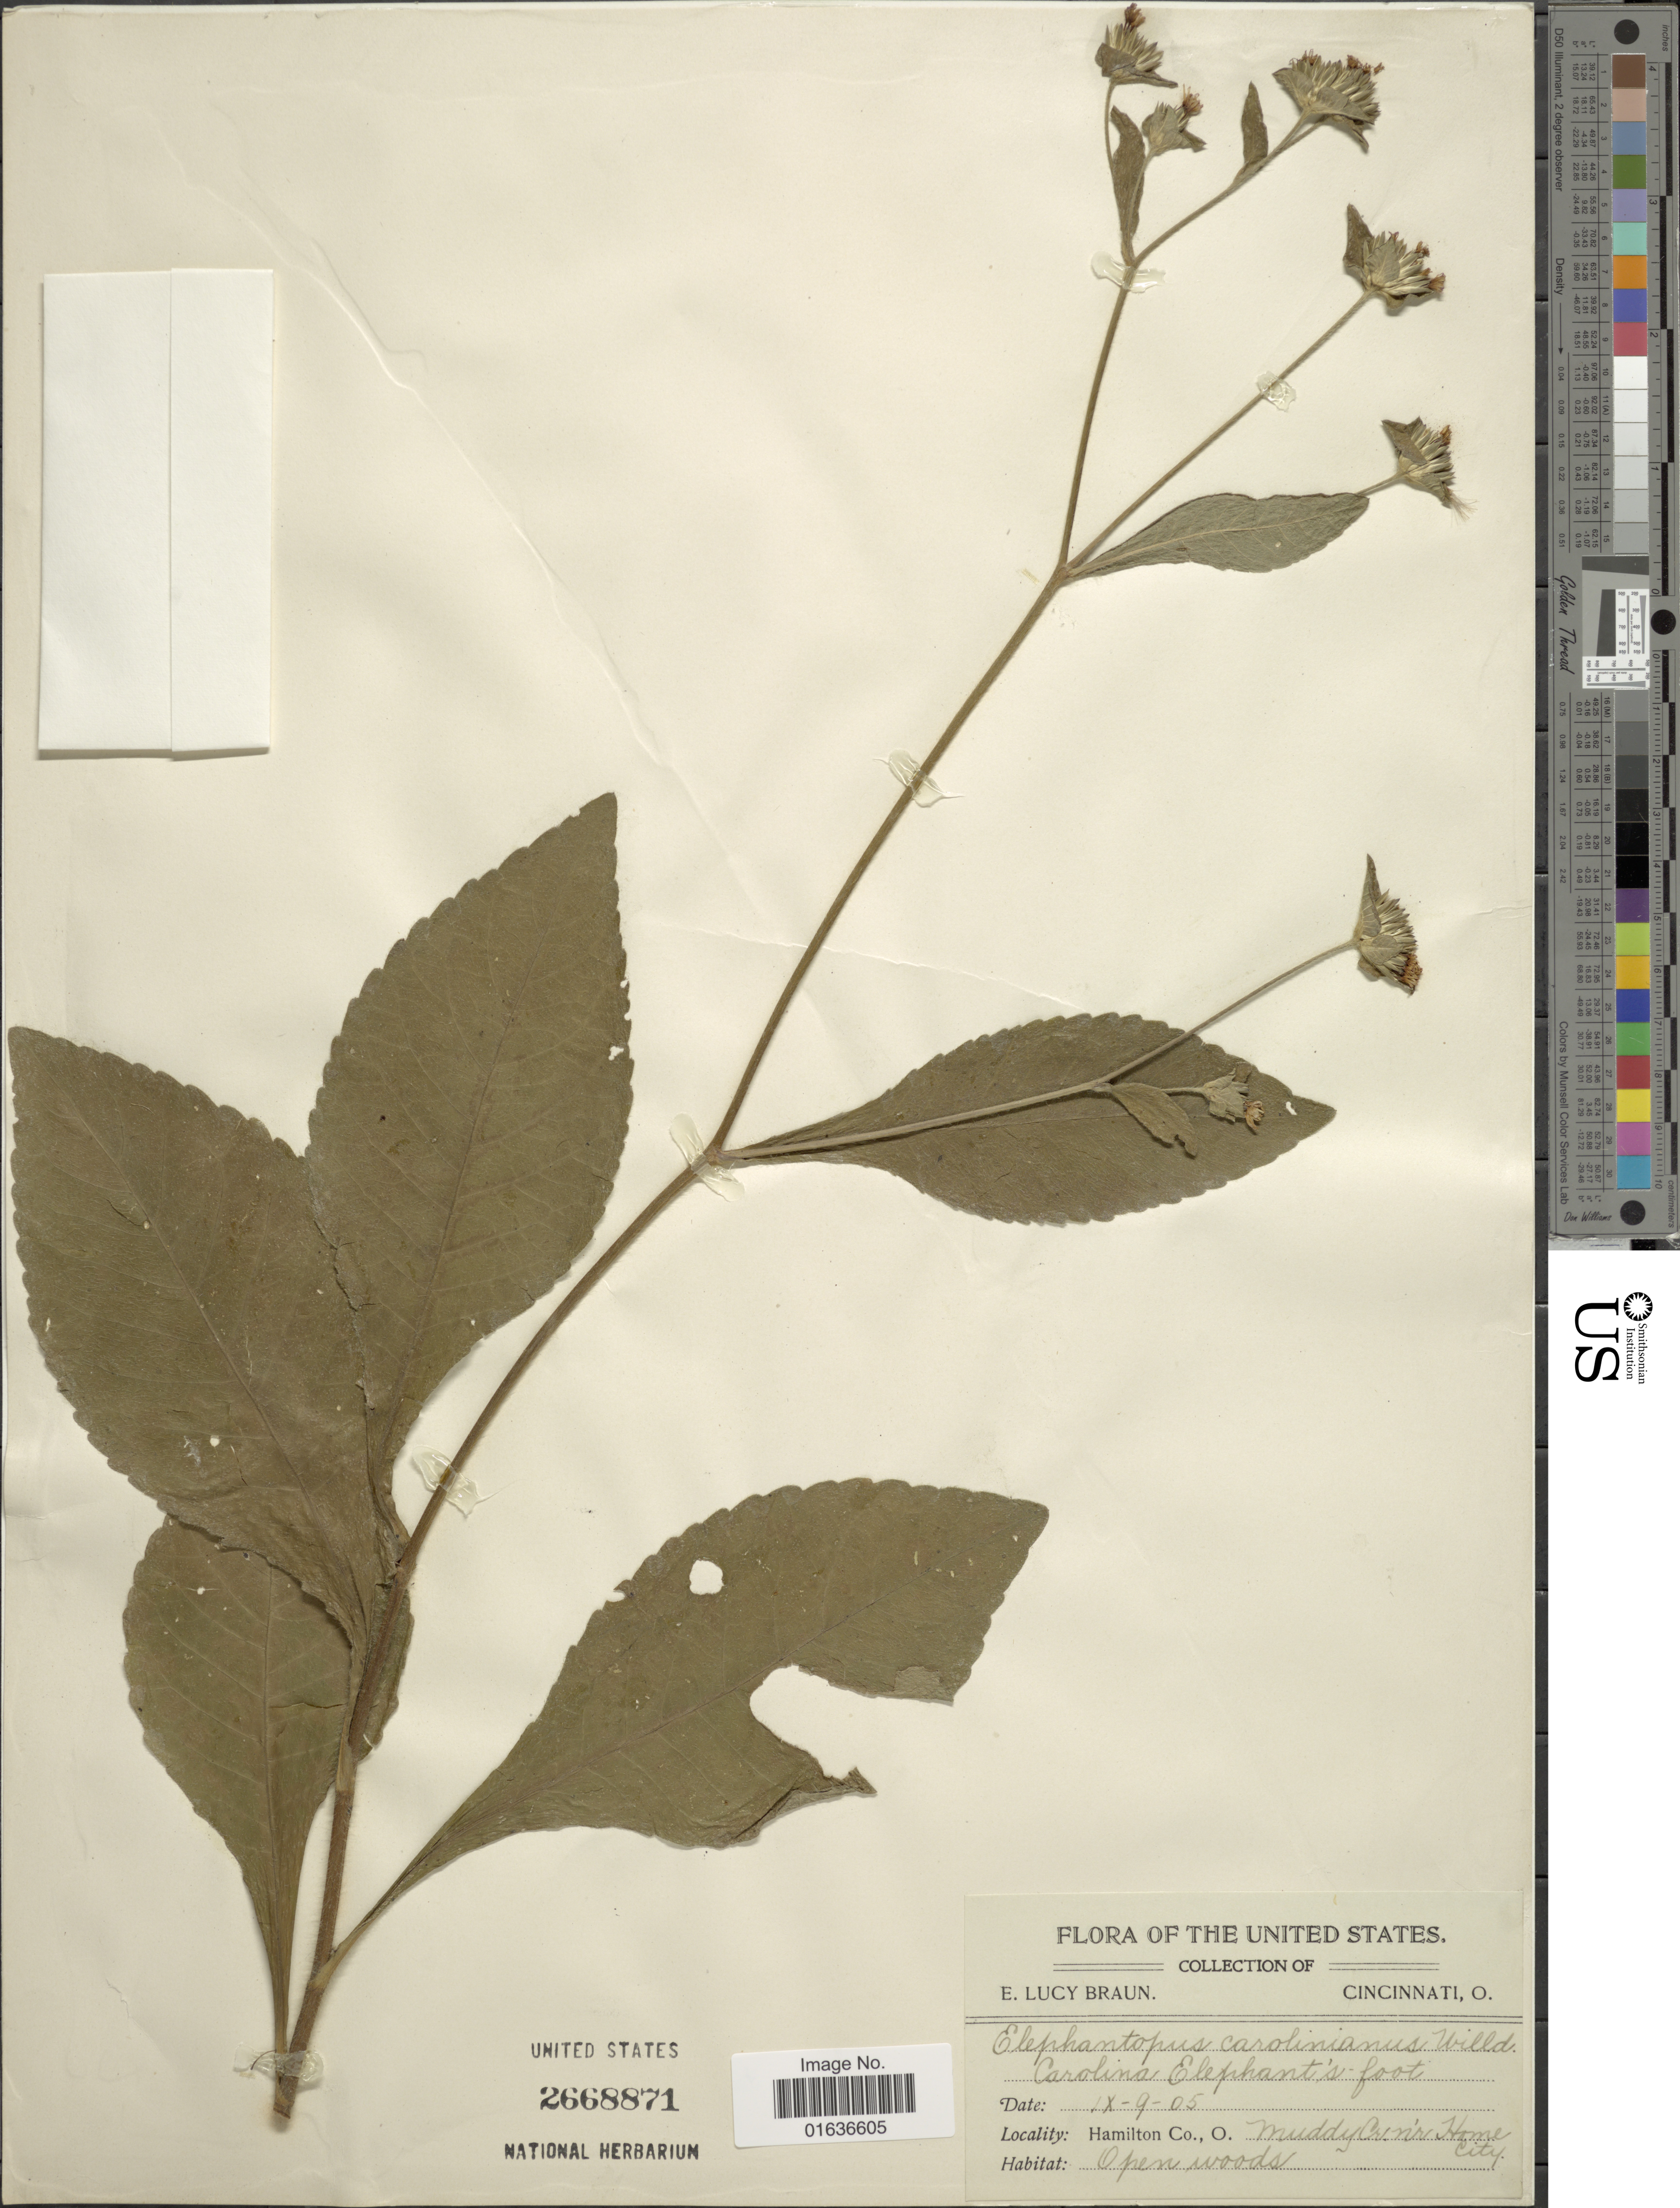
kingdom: Plantae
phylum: Tracheophyta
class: Magnoliopsida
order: Asterales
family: Asteraceae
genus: Elephantopus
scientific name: Elephantopus carolinianus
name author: Raeusch.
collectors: E. L. Braun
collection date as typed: Transcribed d/m/y: 9/11/5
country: United States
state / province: Ohio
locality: Hamilton Co.O, Muddy Cr nr Home City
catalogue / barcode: US 2668871